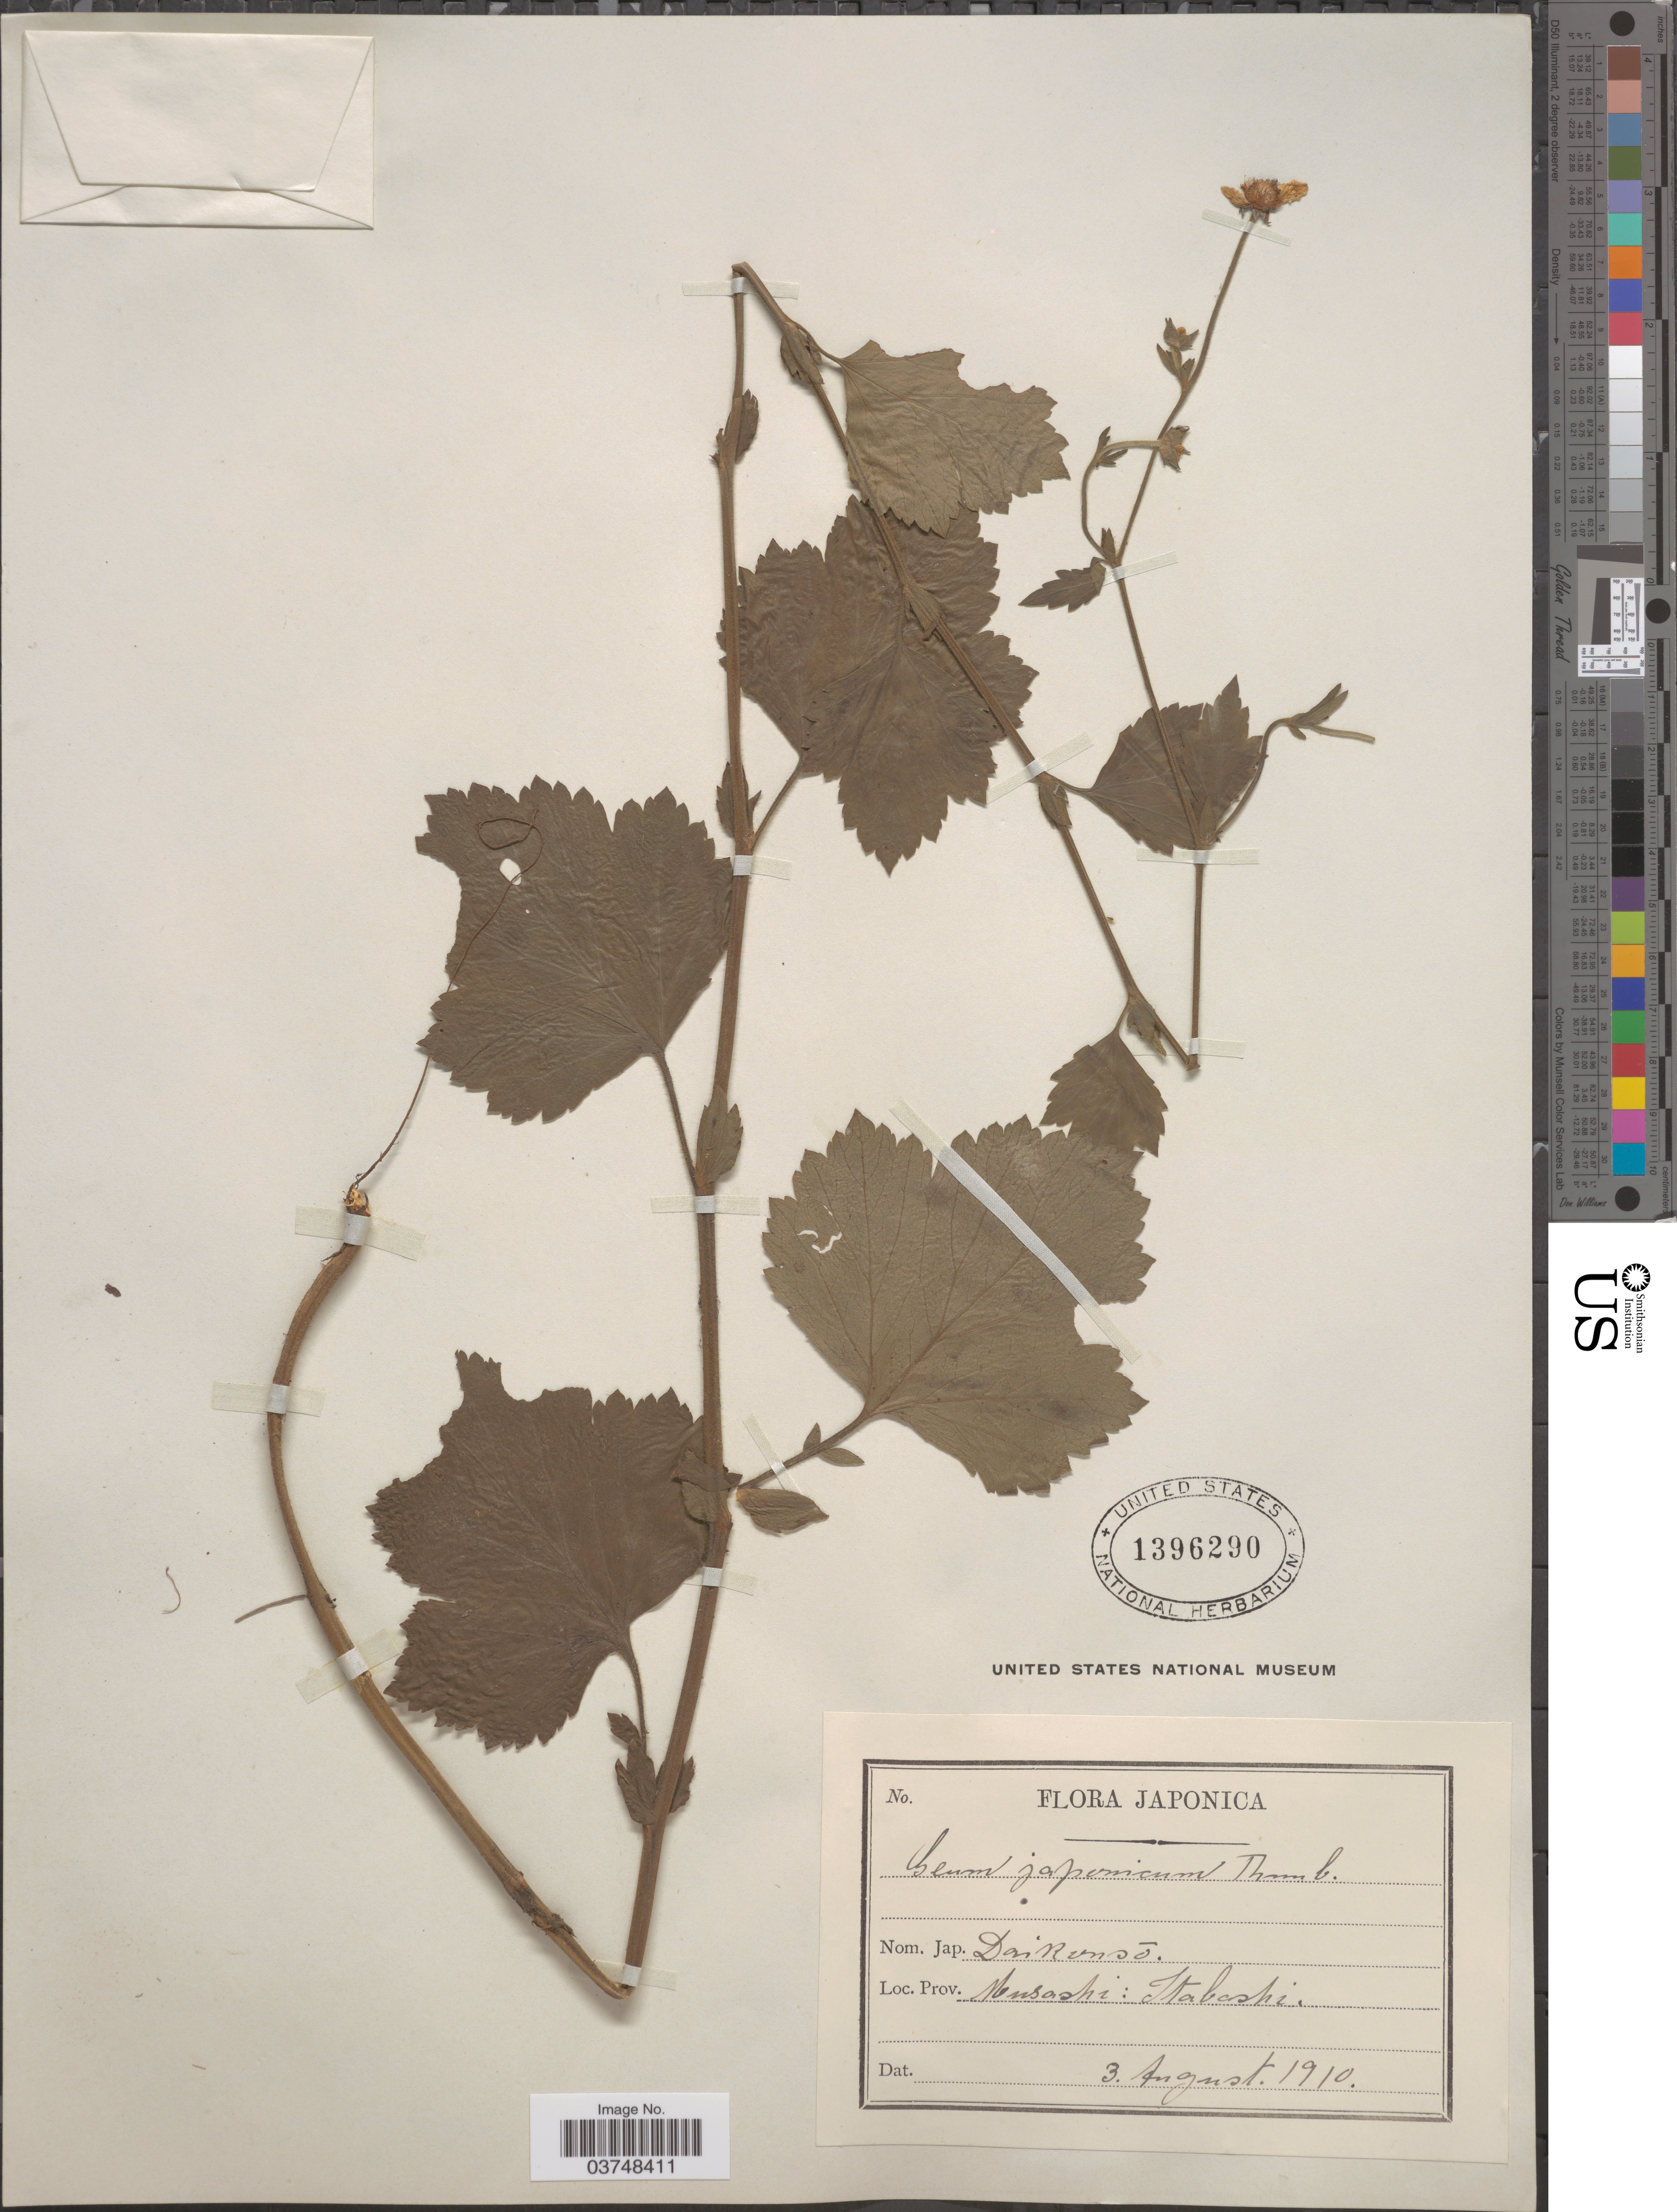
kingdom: Plantae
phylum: Tracheophyta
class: Magnoliopsida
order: Rosales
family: Rosaceae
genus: Geum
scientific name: Geum japonicum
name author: Thunb.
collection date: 1910-08-03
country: Japan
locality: Prov. Musashi: Itabaski.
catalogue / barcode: US 1396290